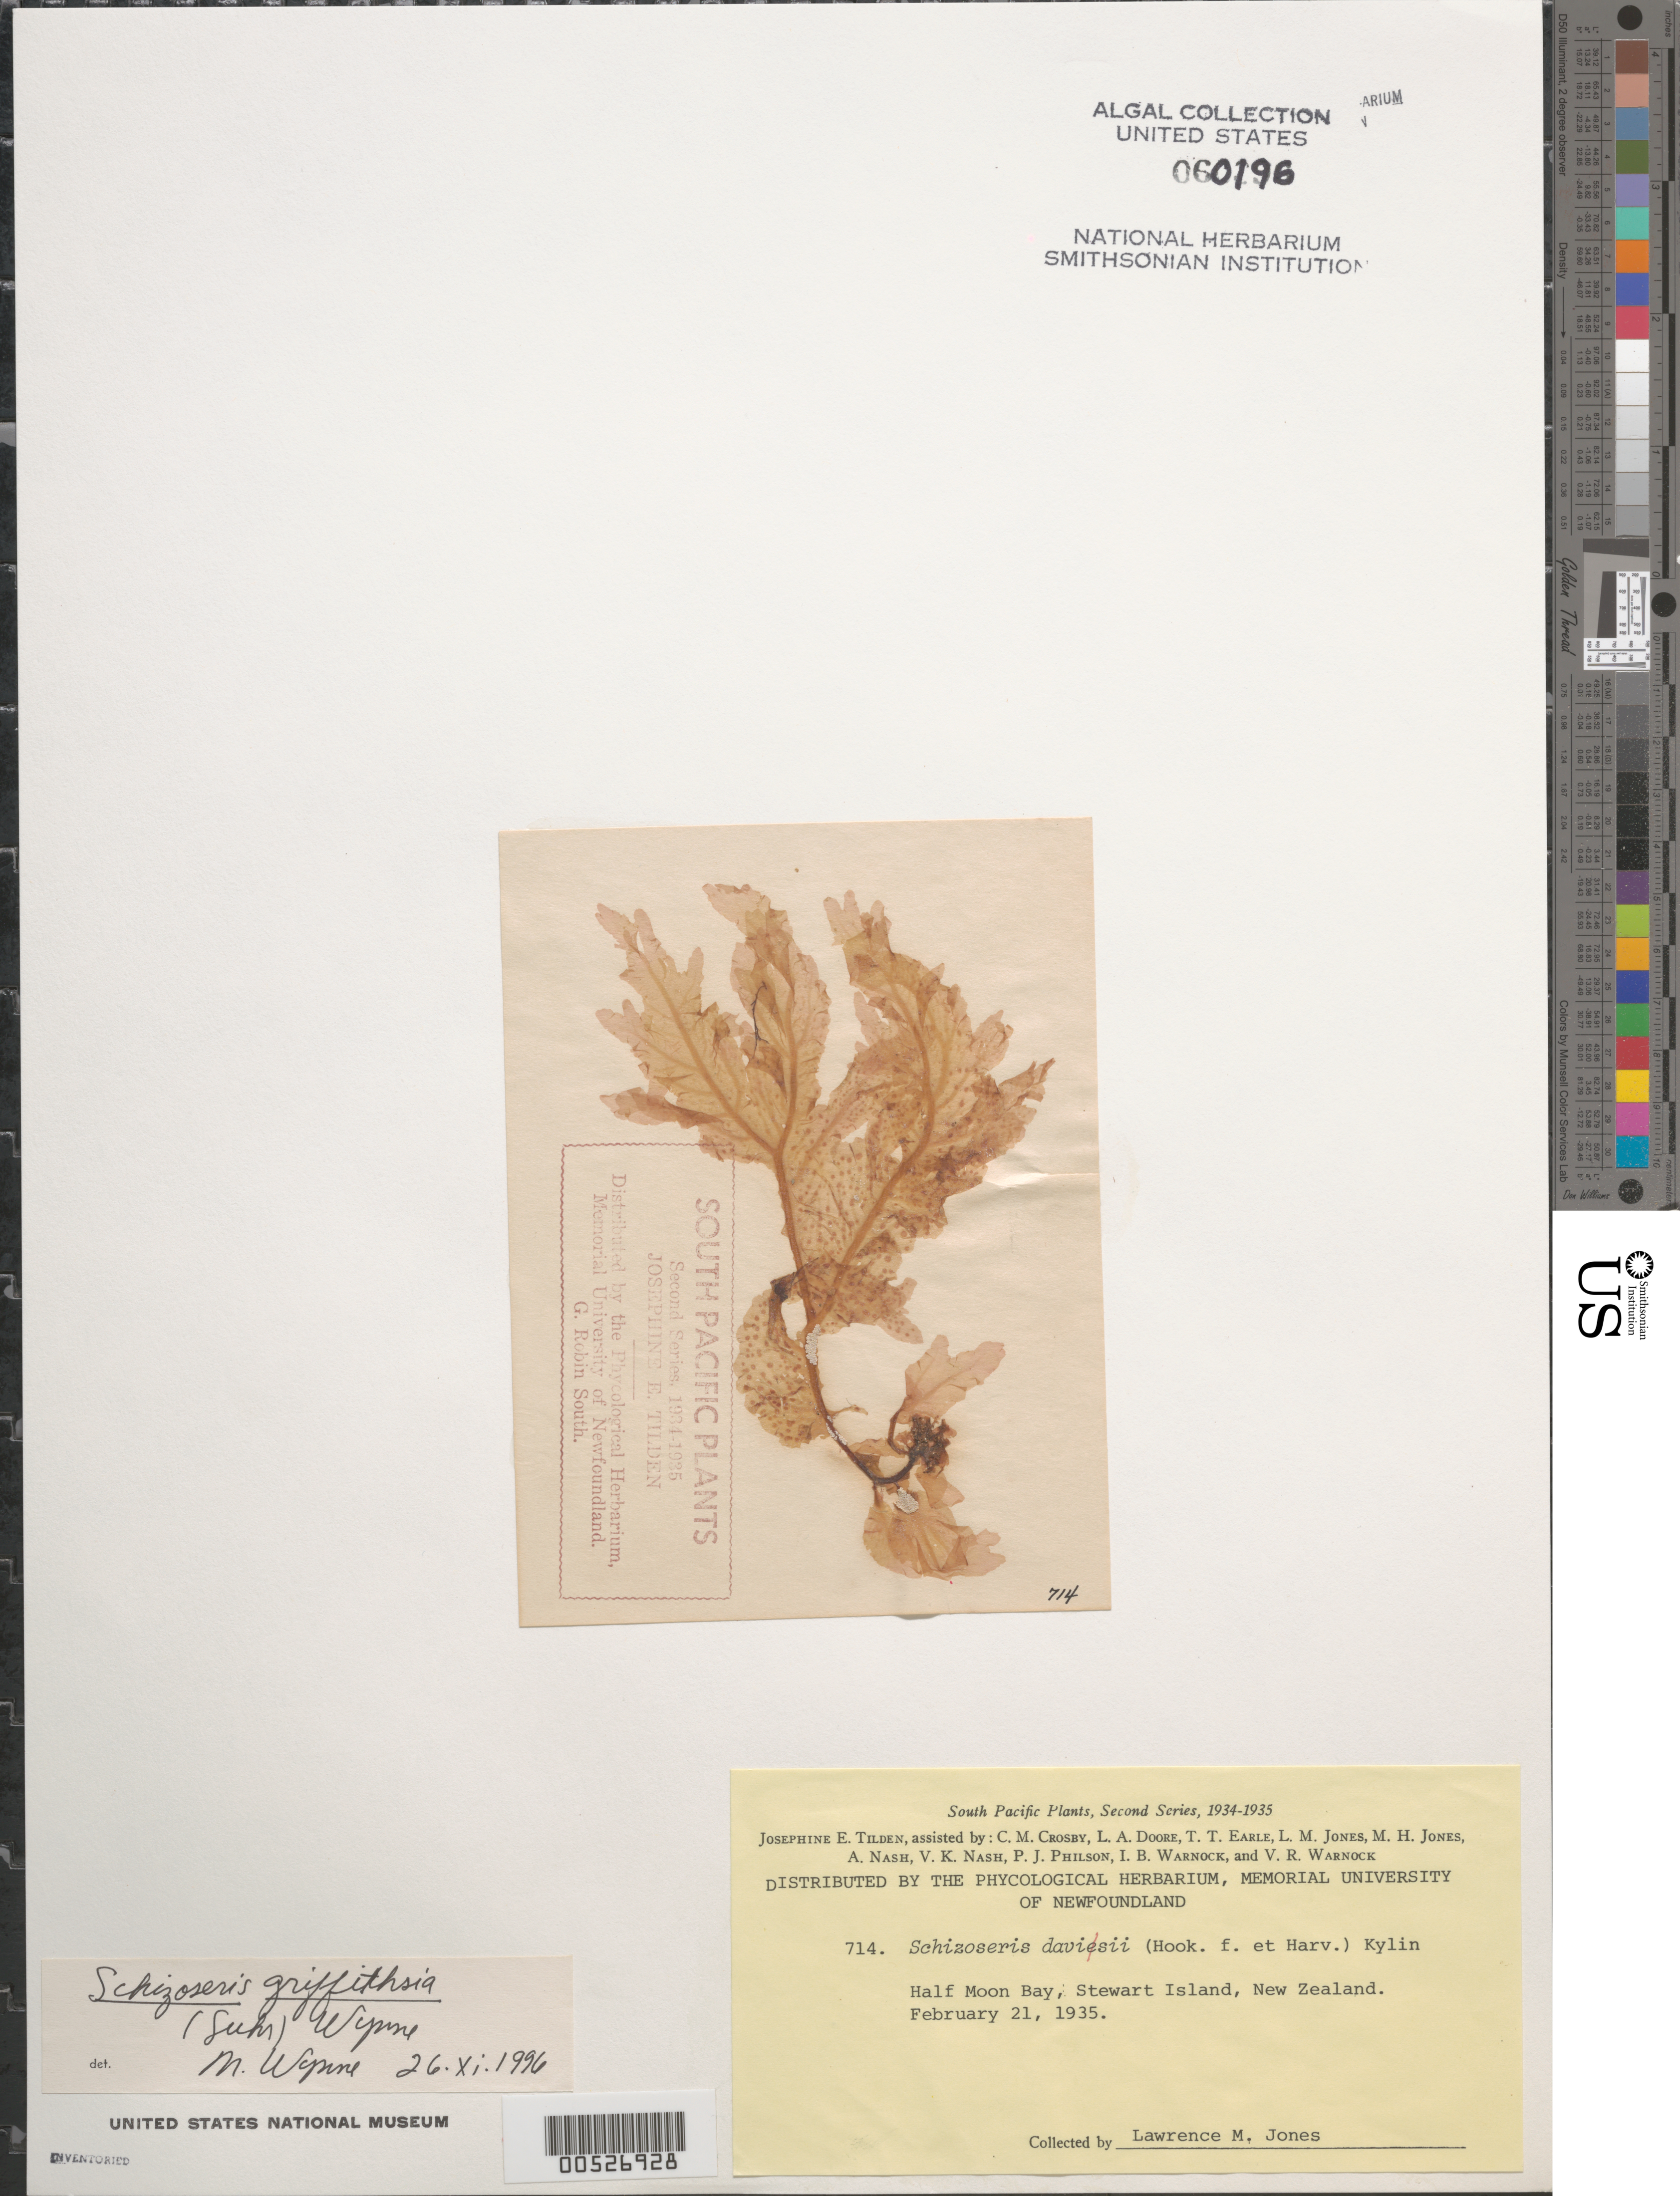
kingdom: Plantae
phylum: Rhodophyta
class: Florideophyceae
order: Ceramiales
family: Delesseriaceae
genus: Schizoseris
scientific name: Schizoseris griffithsia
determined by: Wynne, M. J.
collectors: L. M. Jones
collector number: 714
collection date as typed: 21 Feb 1935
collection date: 1935-02-21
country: New Zealand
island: Stewart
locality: Half moon bay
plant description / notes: Tilden, South Pacific Plants, Second Series, 1934-1935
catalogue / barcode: US 60196